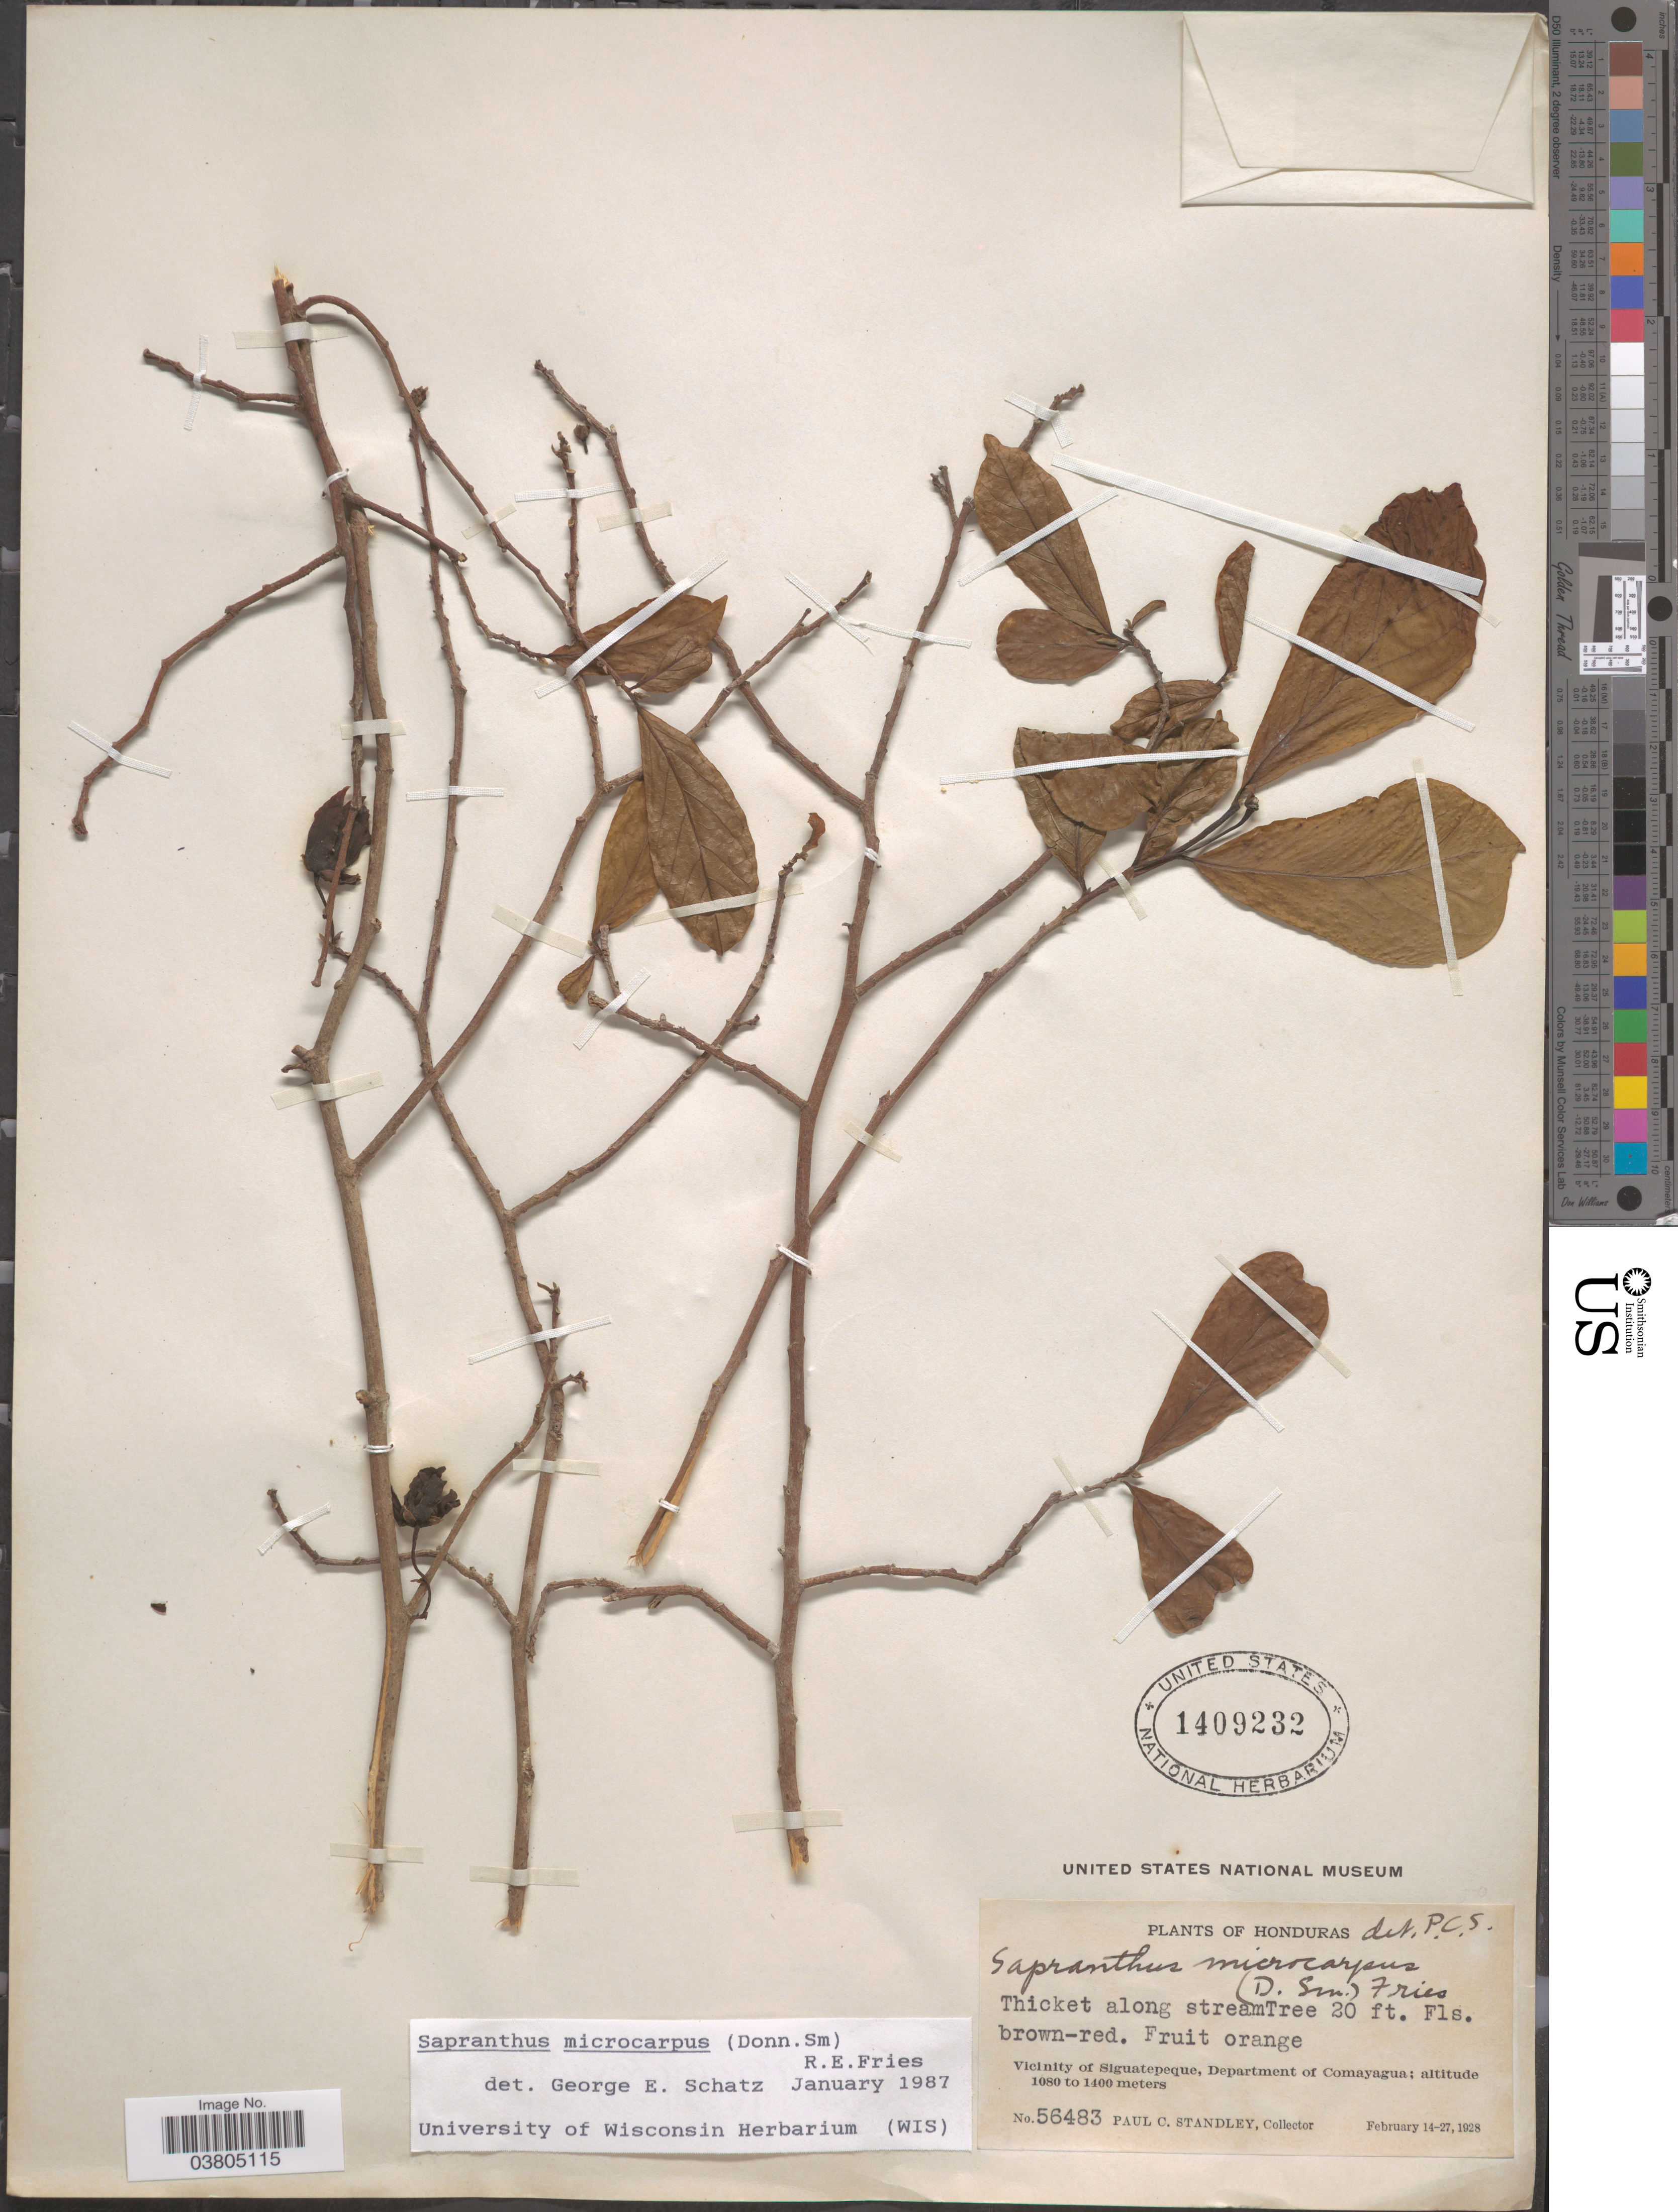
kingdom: Plantae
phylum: Tracheophyta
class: Magnoliopsida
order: Magnoliales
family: Annonaceae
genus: Sapranthus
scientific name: Sapranthus microcarpus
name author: (Donn. Sm.) R.E. Fr.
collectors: P. C. Standley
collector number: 56483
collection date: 1928-02-14/1928-02-27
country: Honduras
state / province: Comayagua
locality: Vicinity of Siguatepeque, Department of Comayagua.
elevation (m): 1080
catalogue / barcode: US 1409232